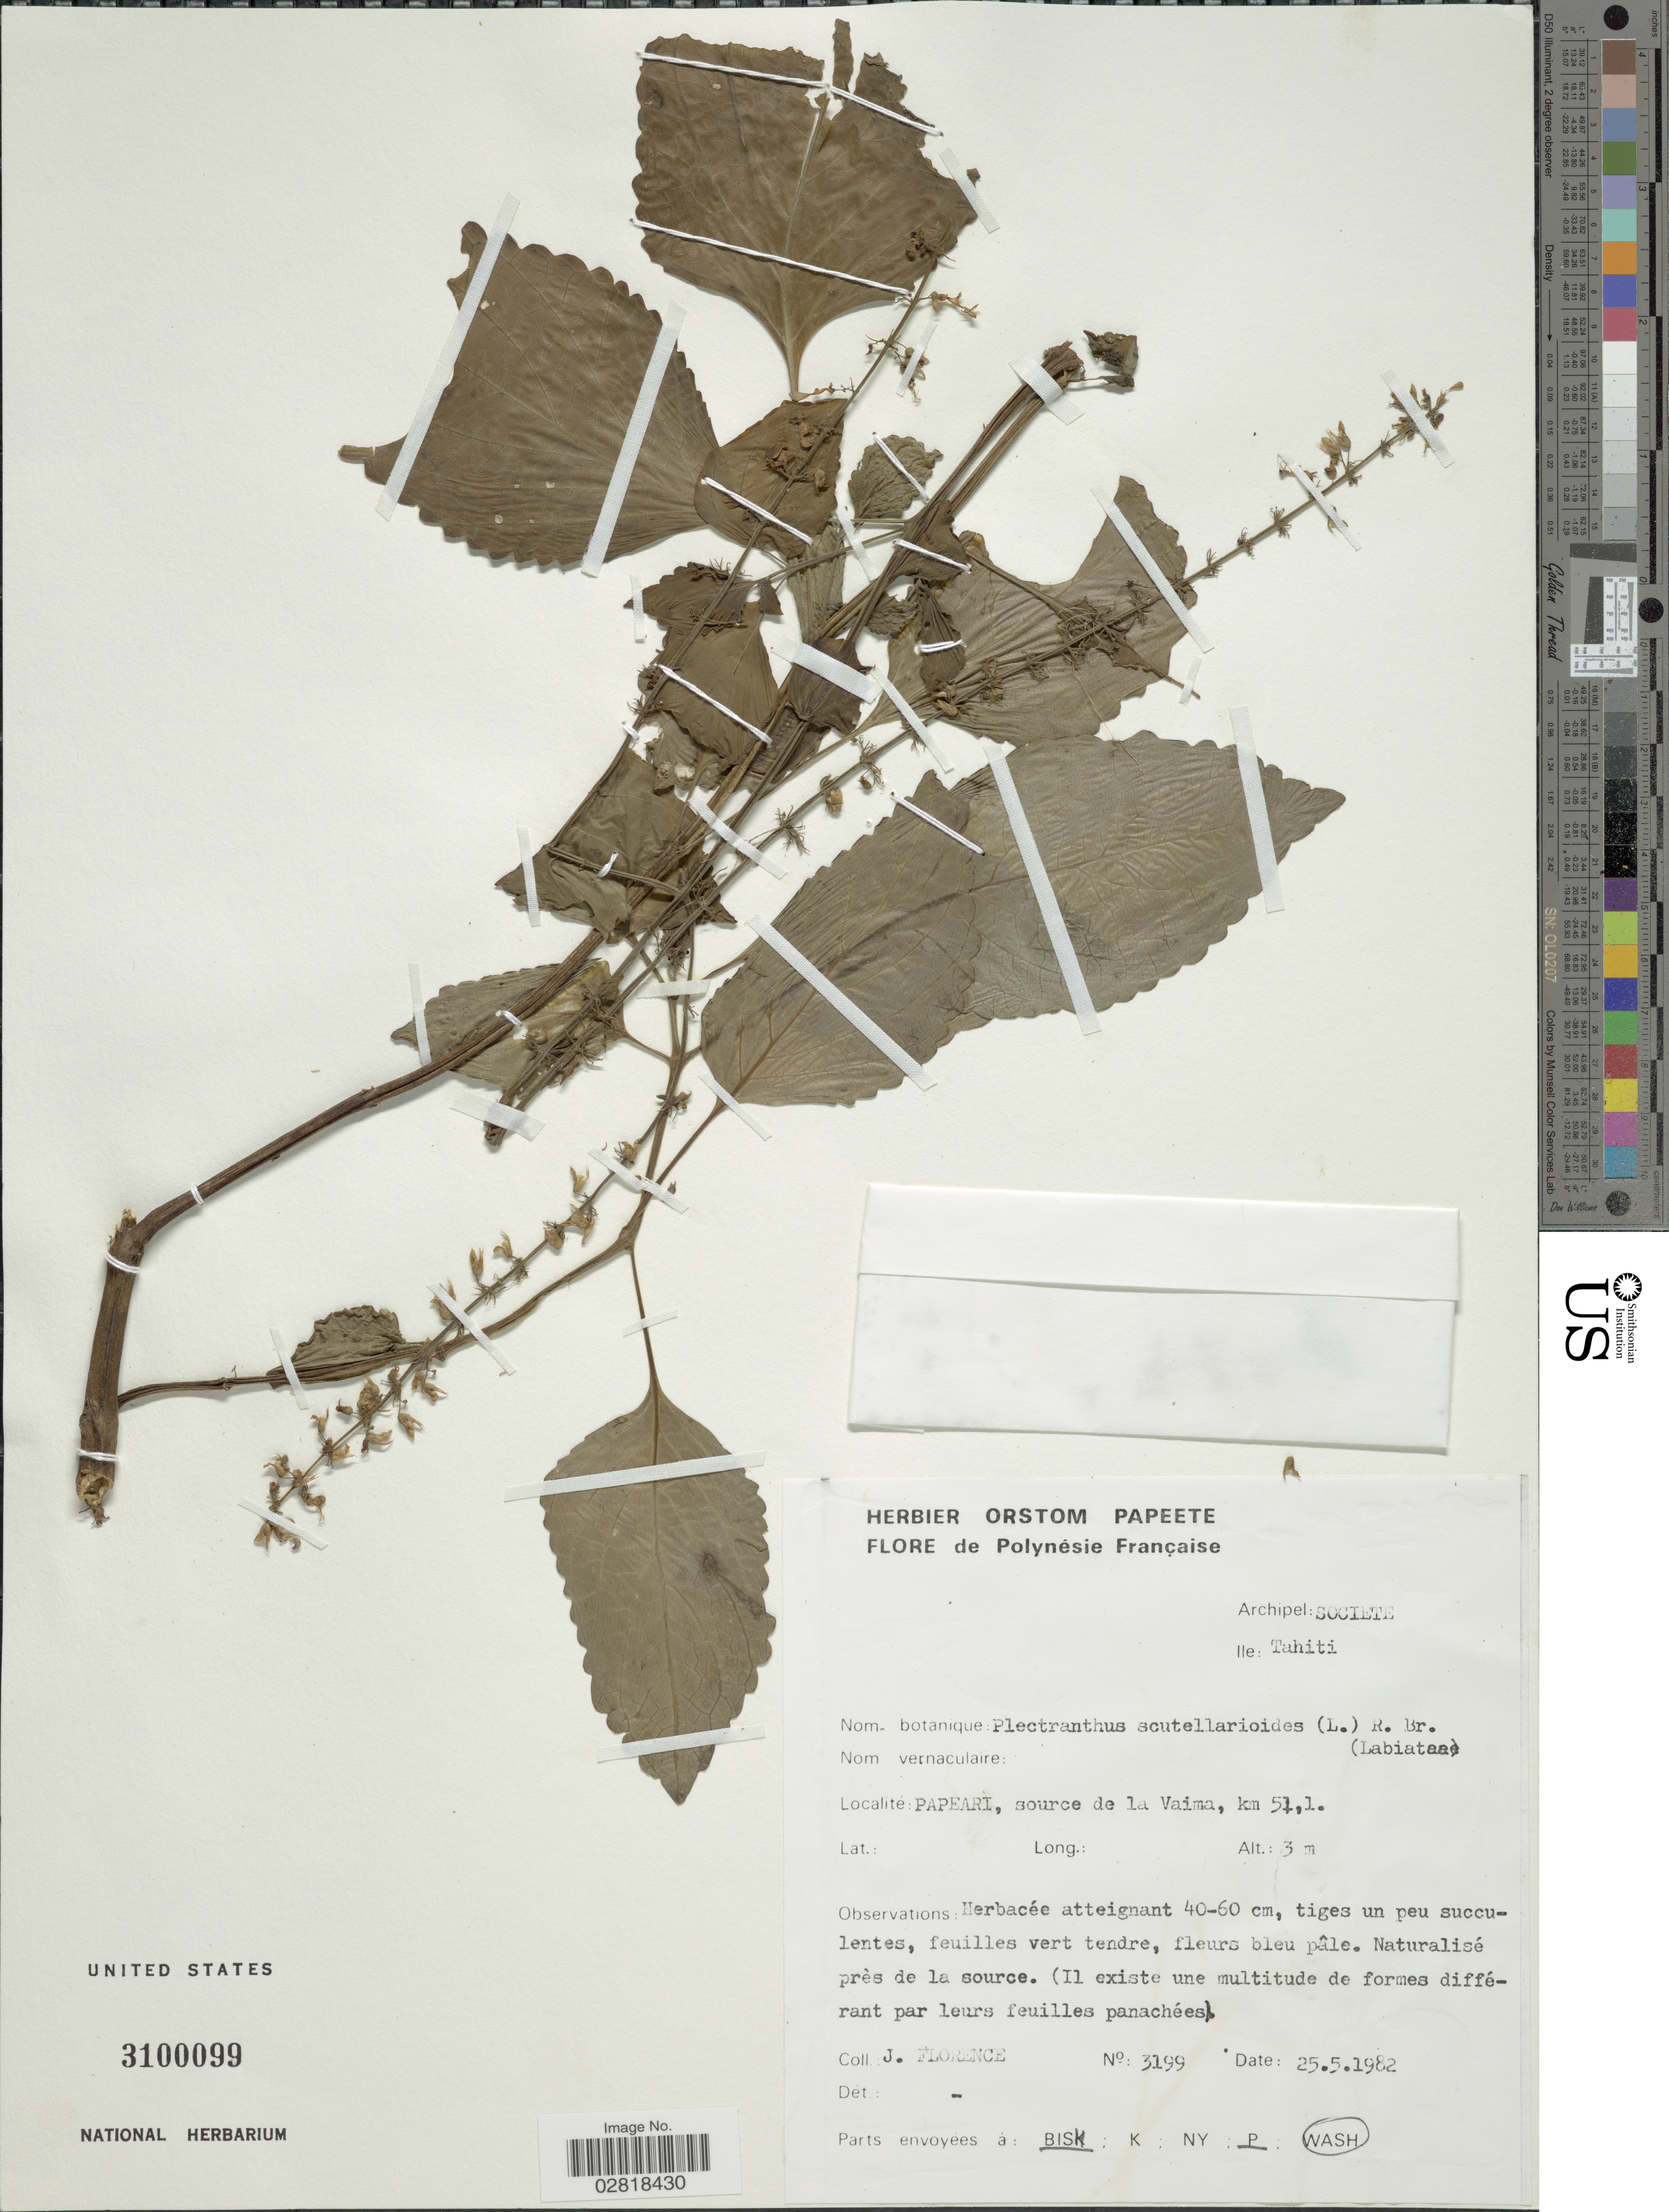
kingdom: Plantae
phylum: Tracheophyta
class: Magnoliopsida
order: Lamiales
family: Lamiaceae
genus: Coleus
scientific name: Coleus scutellarioides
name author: (L.) Benth.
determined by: Wagner, W. L., (BOT), Smithsonian Institution - National Museum of Natural History (UNITED STATES)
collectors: J. Florence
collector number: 3199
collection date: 1982-05-25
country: French Polynesia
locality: Archipel: Societe. Ile: Tahiti. Papeari, source de la Vaima, km 51.1.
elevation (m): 3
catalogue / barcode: US 3100099